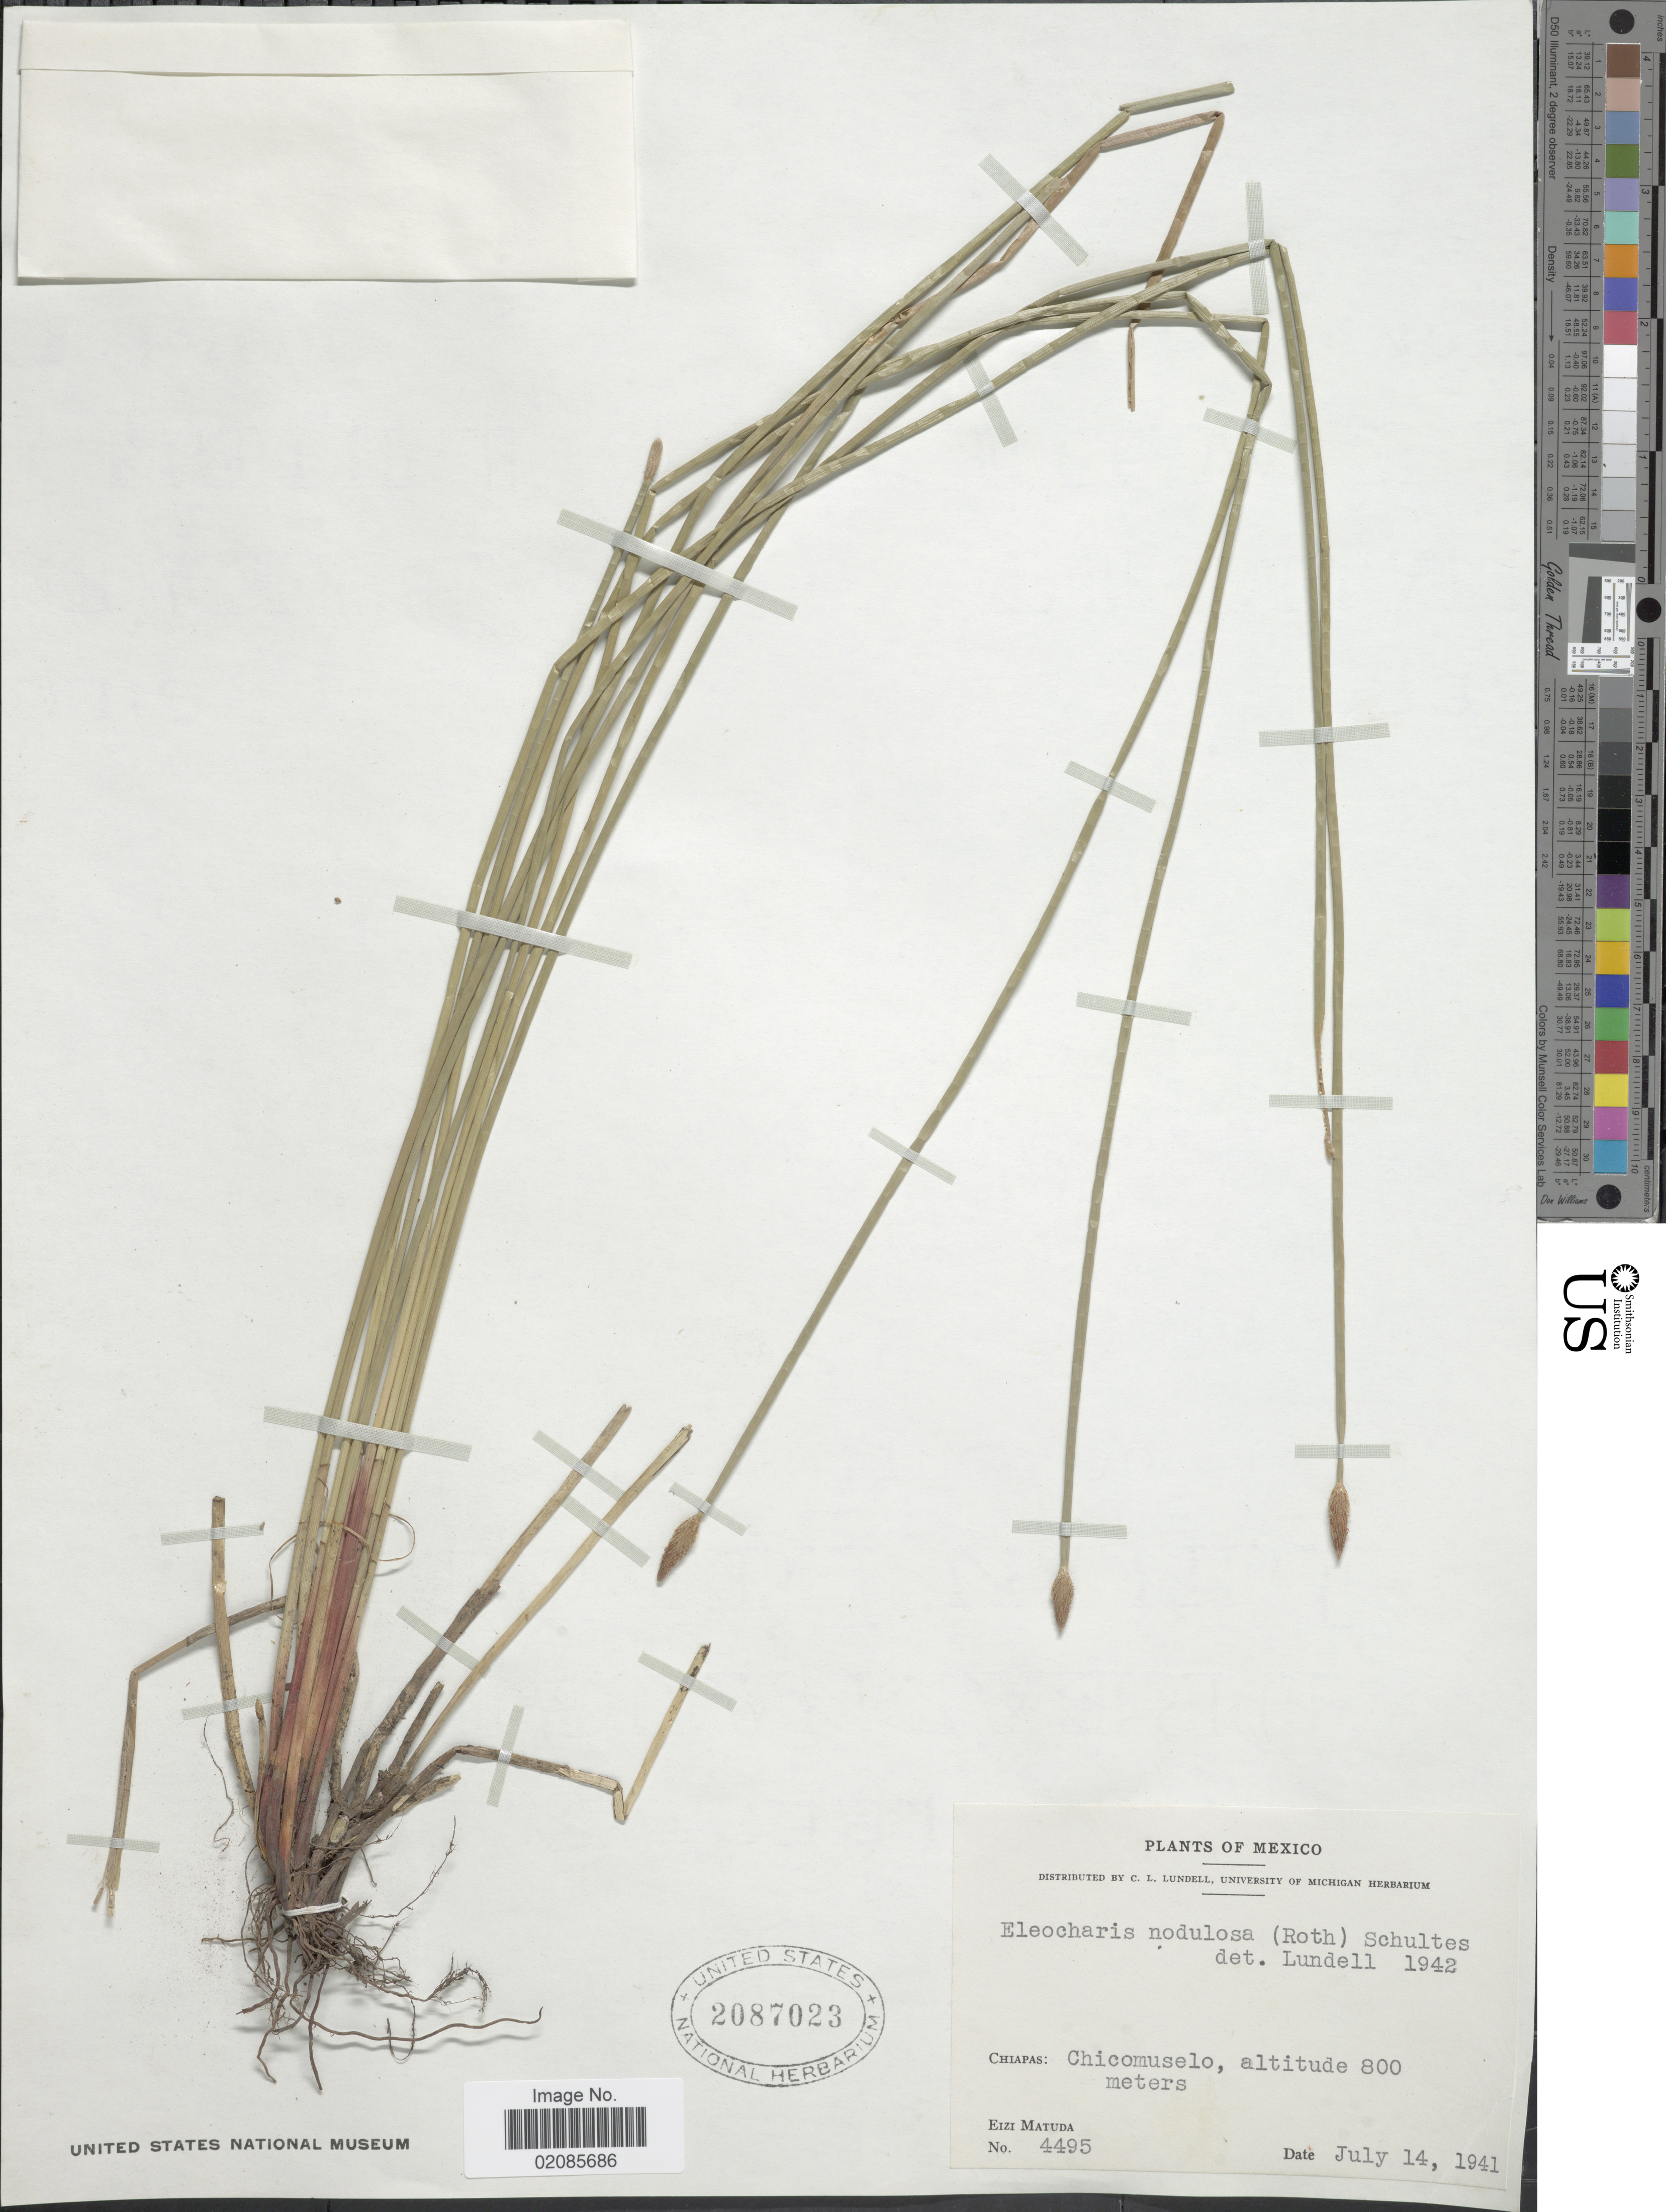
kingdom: Plantae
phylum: Tracheophyta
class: Liliopsida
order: Poales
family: Cyperaceae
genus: Eleocharis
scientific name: Eleocharis montana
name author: (Kunth) Roem. & Schult.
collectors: E. Matuda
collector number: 4495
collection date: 1941-07-14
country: Mexico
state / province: Chiapas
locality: Chicomuselo.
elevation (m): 800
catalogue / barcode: US 2087023